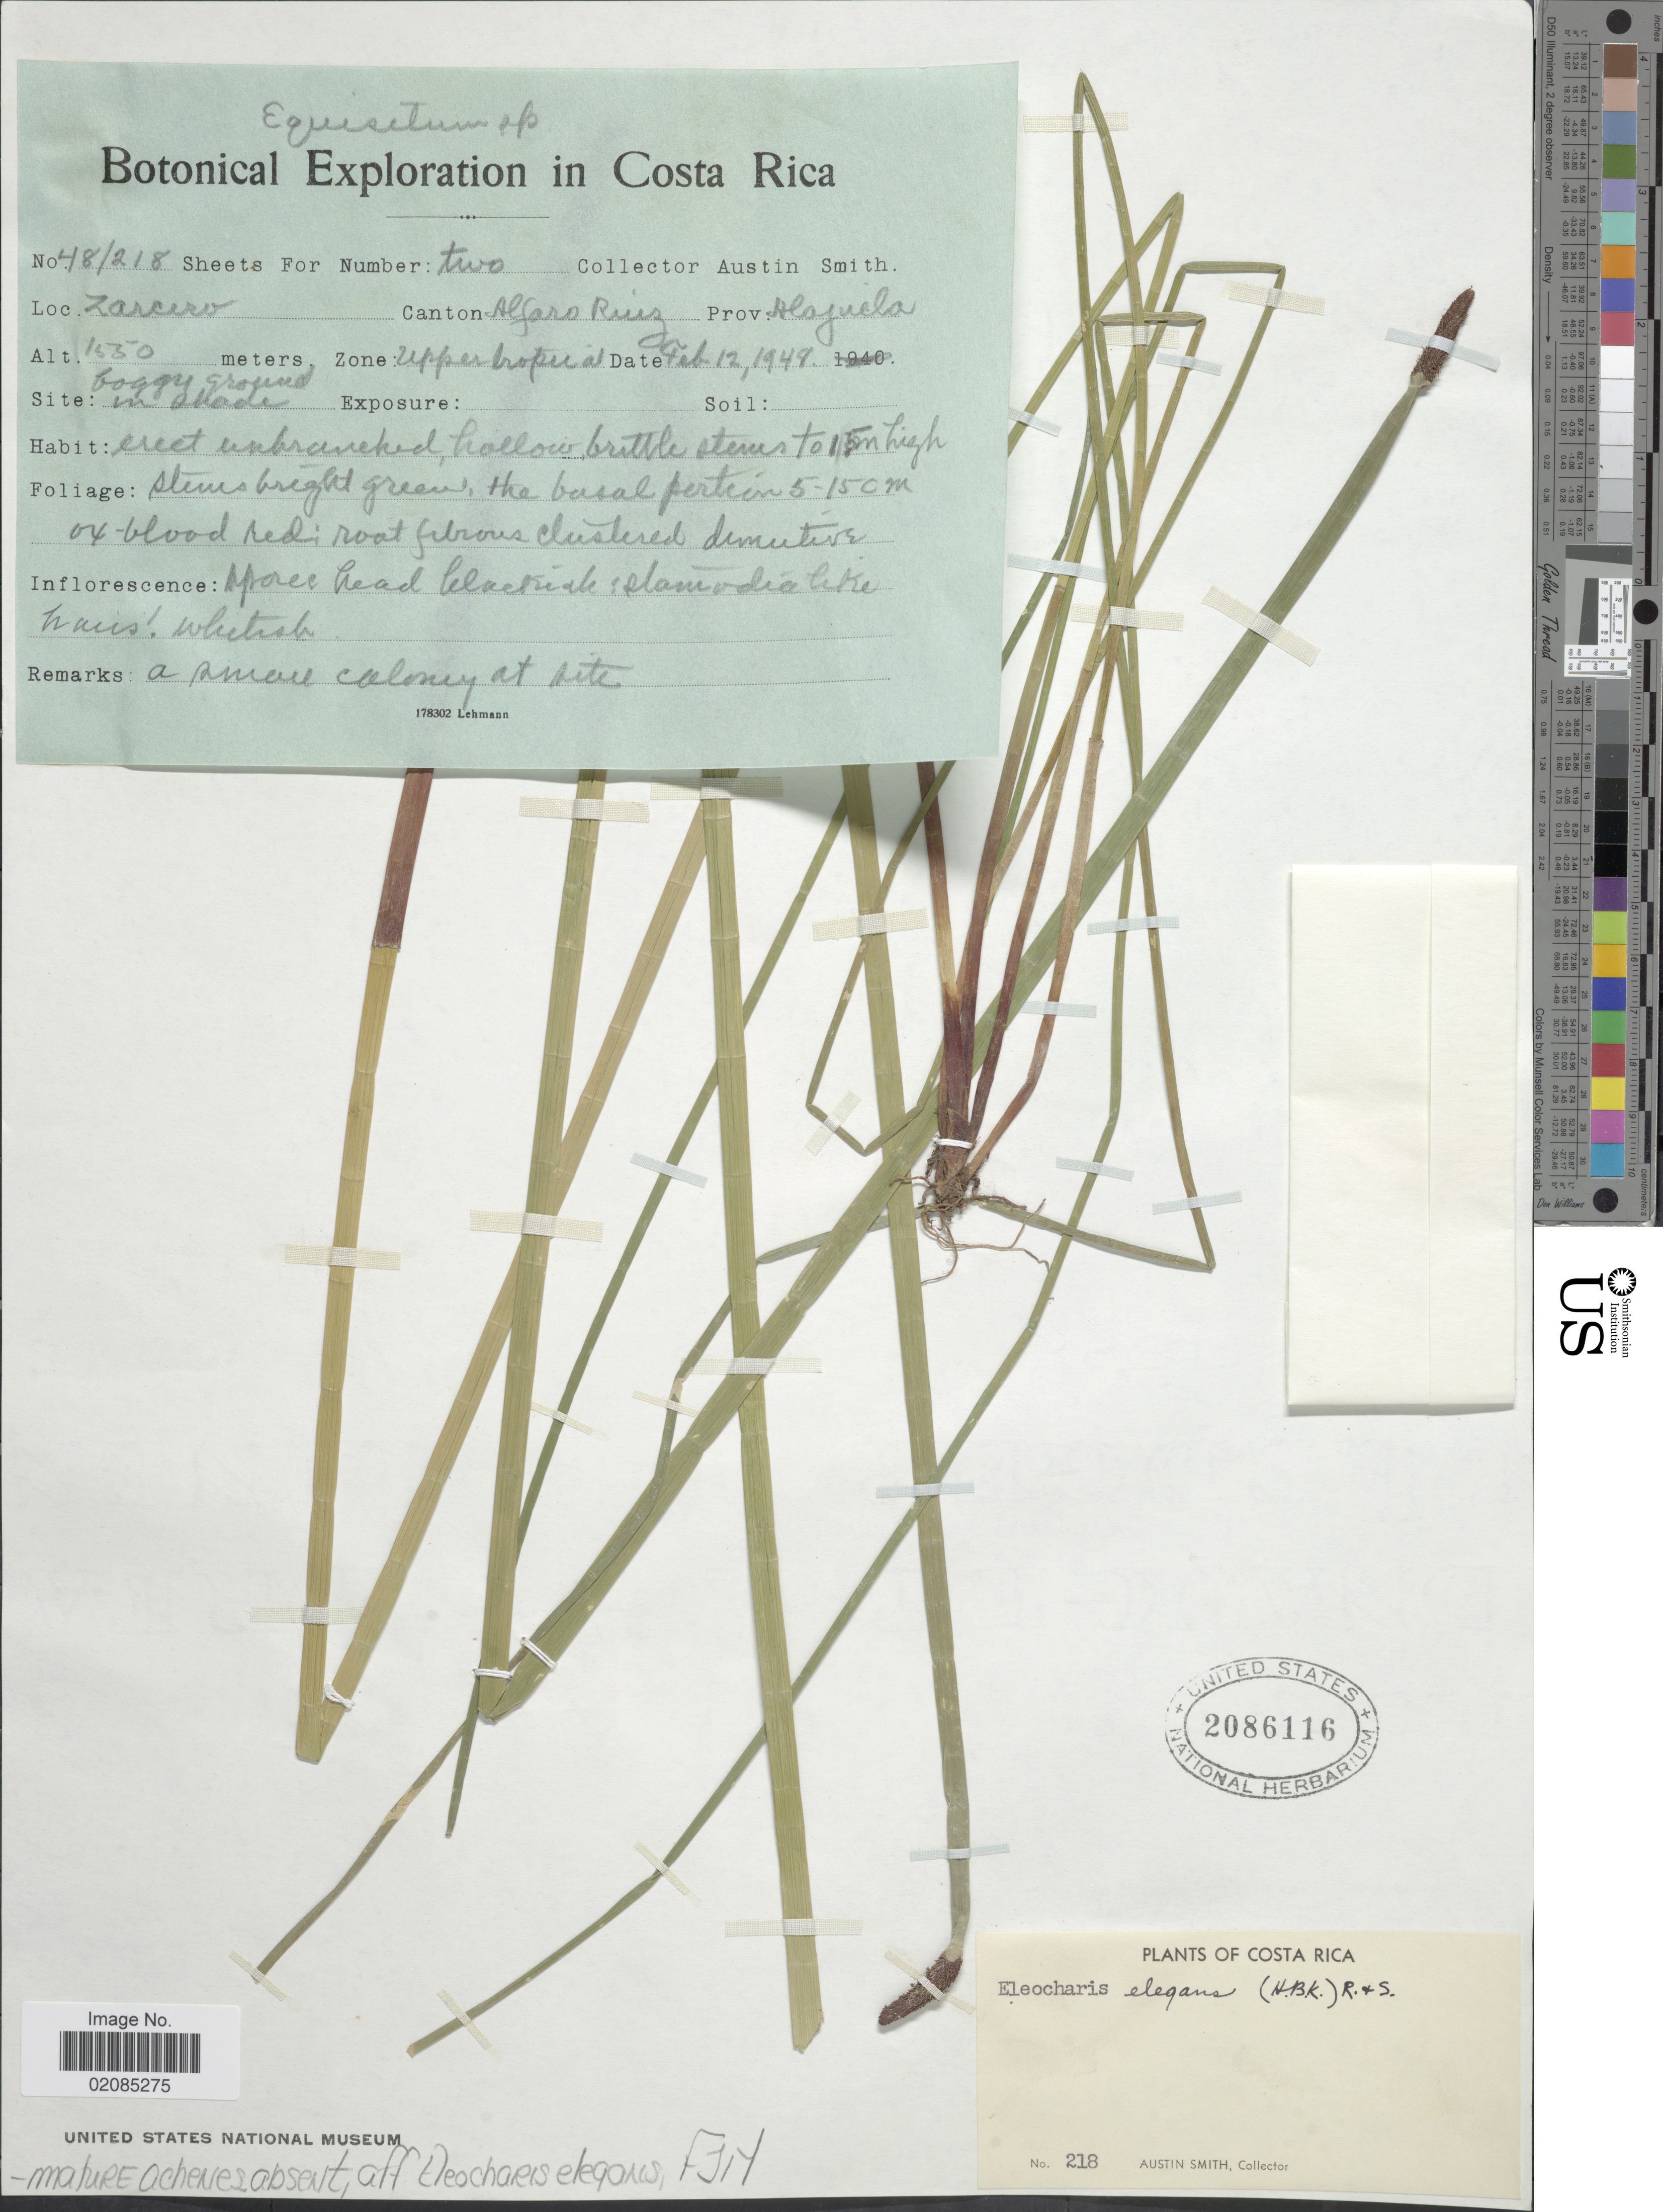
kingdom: Plantae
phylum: Tracheophyta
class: Liliopsida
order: Poales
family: Cyperaceae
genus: Eleocharis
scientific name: Eleocharis elegans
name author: (Kunth) Roem. & Schult.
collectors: Aust P. Smith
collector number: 48/218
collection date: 1949-02-12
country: Costa Rica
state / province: Alajuela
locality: Zarcero. Canton Alfaro Ruiz, Prov. Alejuela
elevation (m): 1550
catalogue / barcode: US 2086116